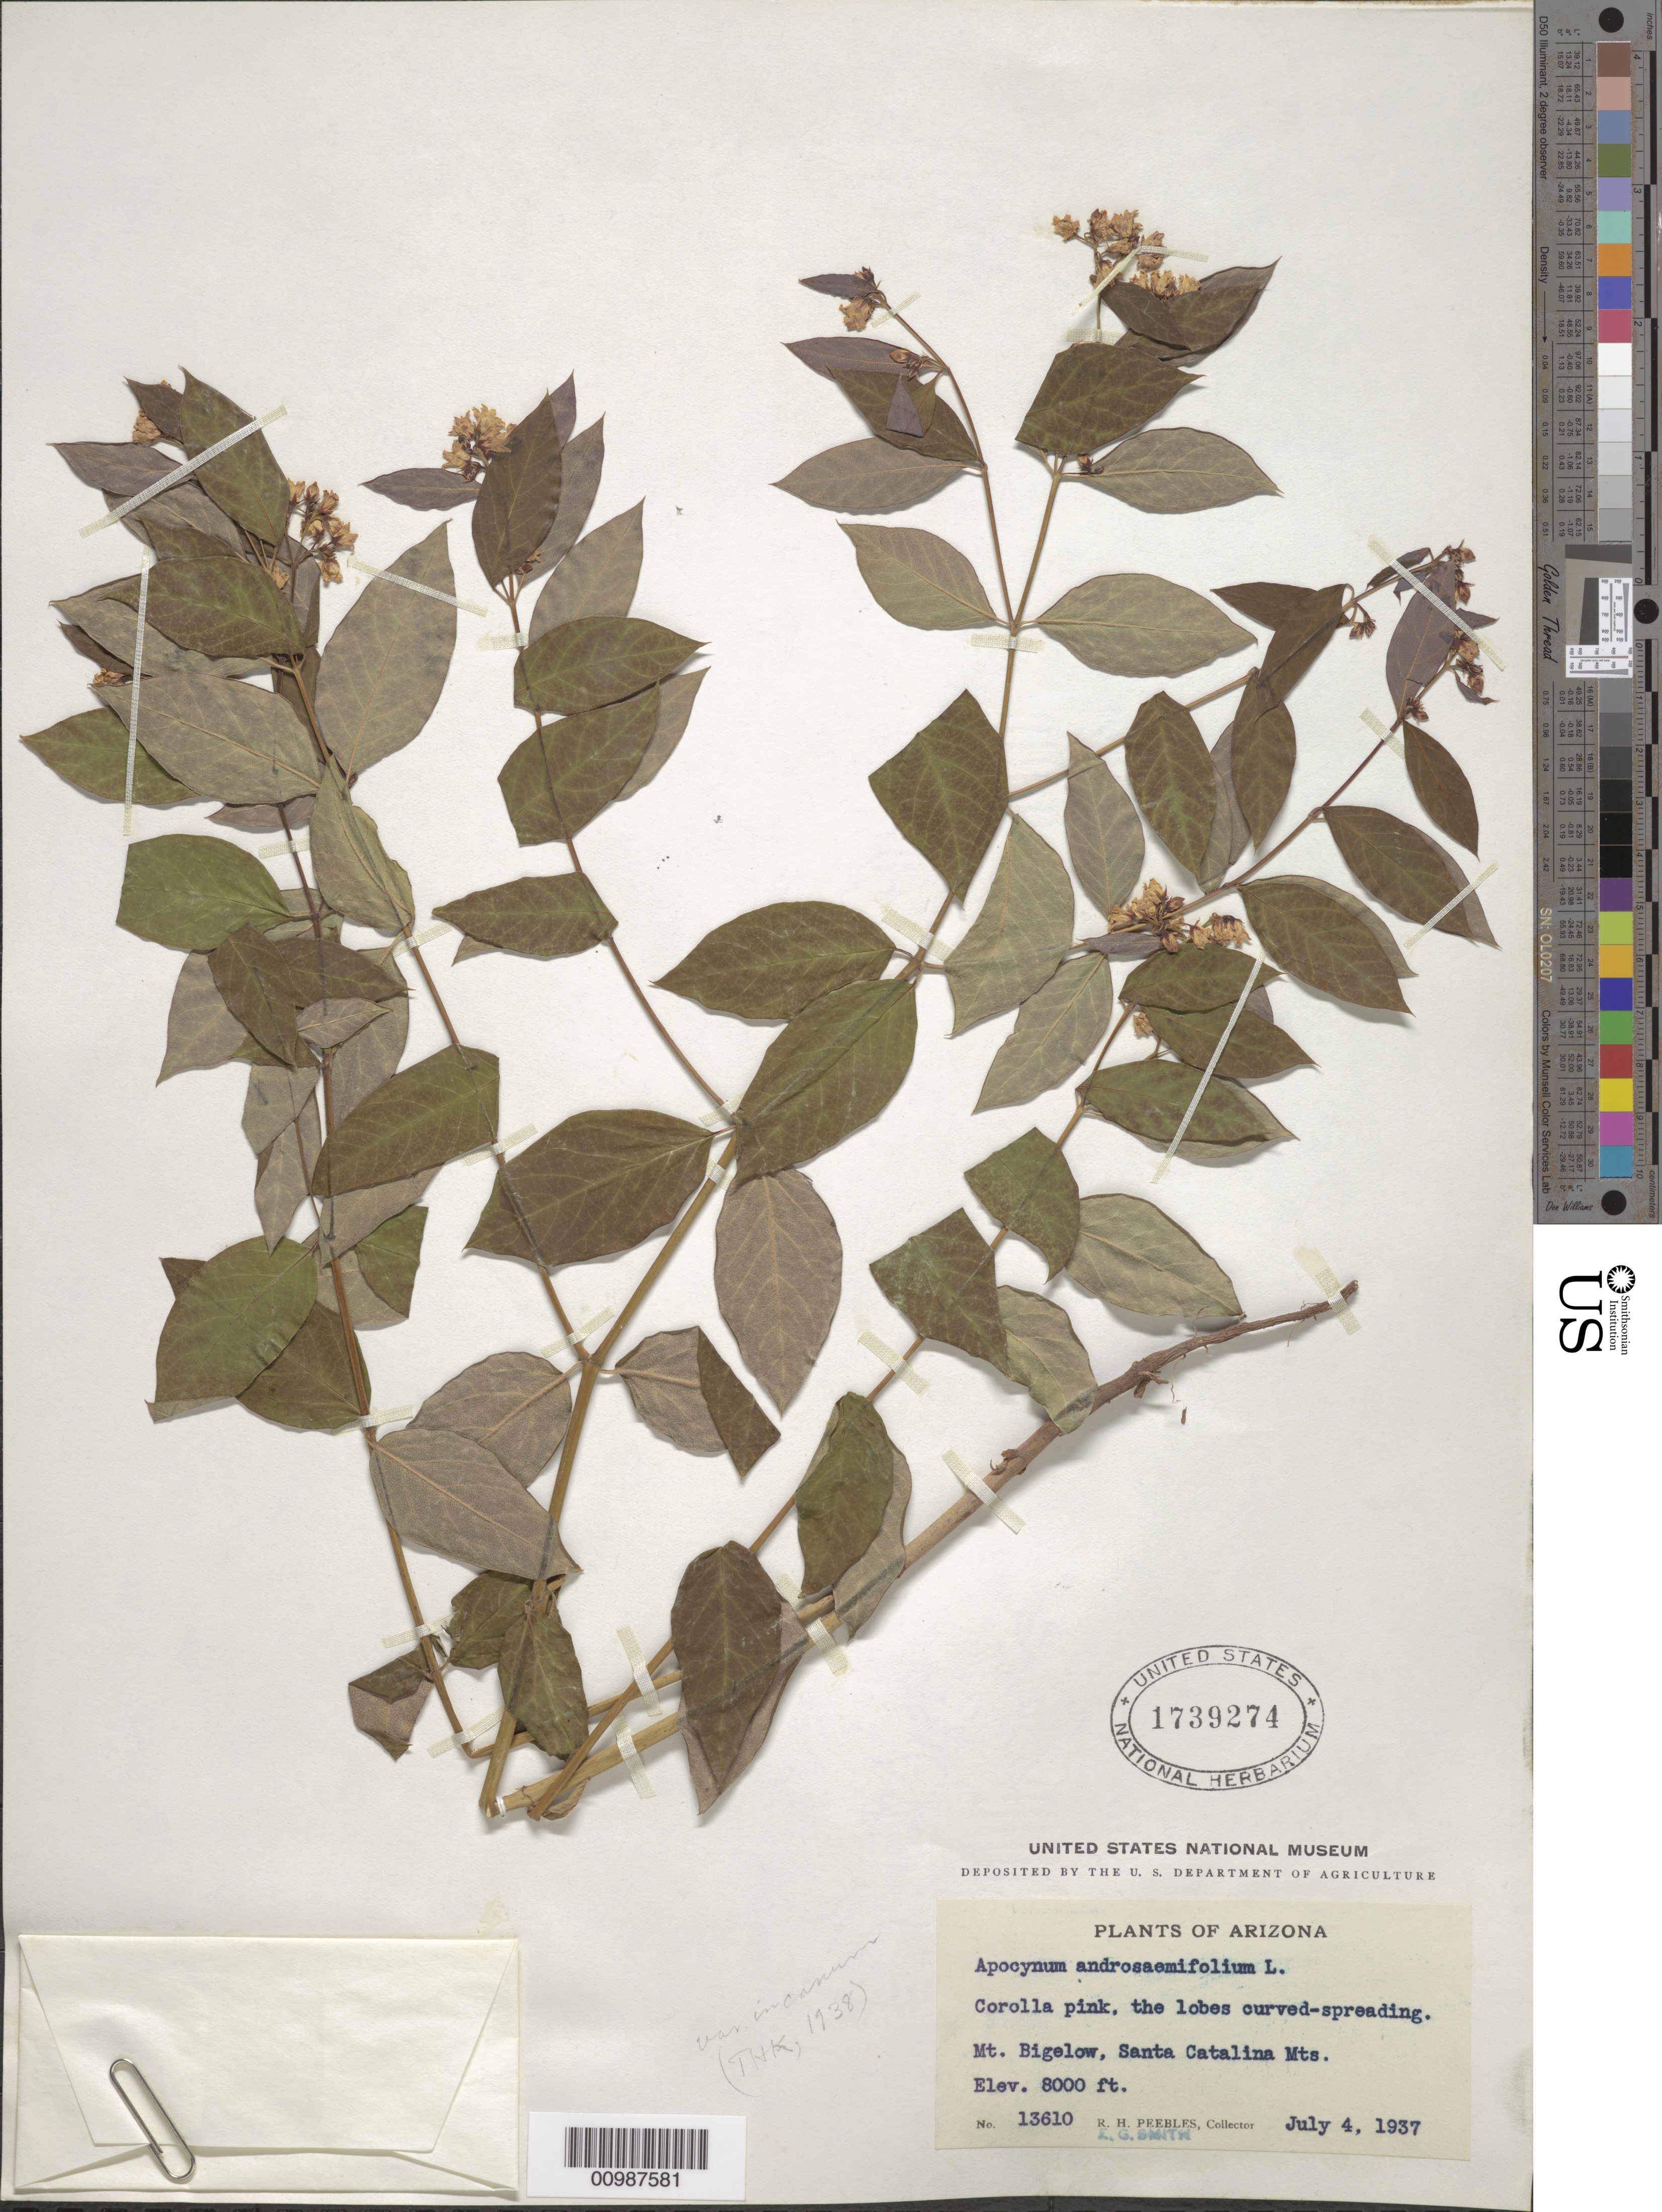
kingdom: Plantae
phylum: Tracheophyta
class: Magnoliopsida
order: Gentianales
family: Apocynaceae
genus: Apocynum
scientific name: Apocynum androsaemifolium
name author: L.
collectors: R. H. Peebles & A.C. Smith & S.P. Darwin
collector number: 13610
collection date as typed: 04 Jul 1937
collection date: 1937-07-04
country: United States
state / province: Arizona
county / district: Pima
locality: Mount Bigelow, Santa Catalina Mountains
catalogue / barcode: US 1739274